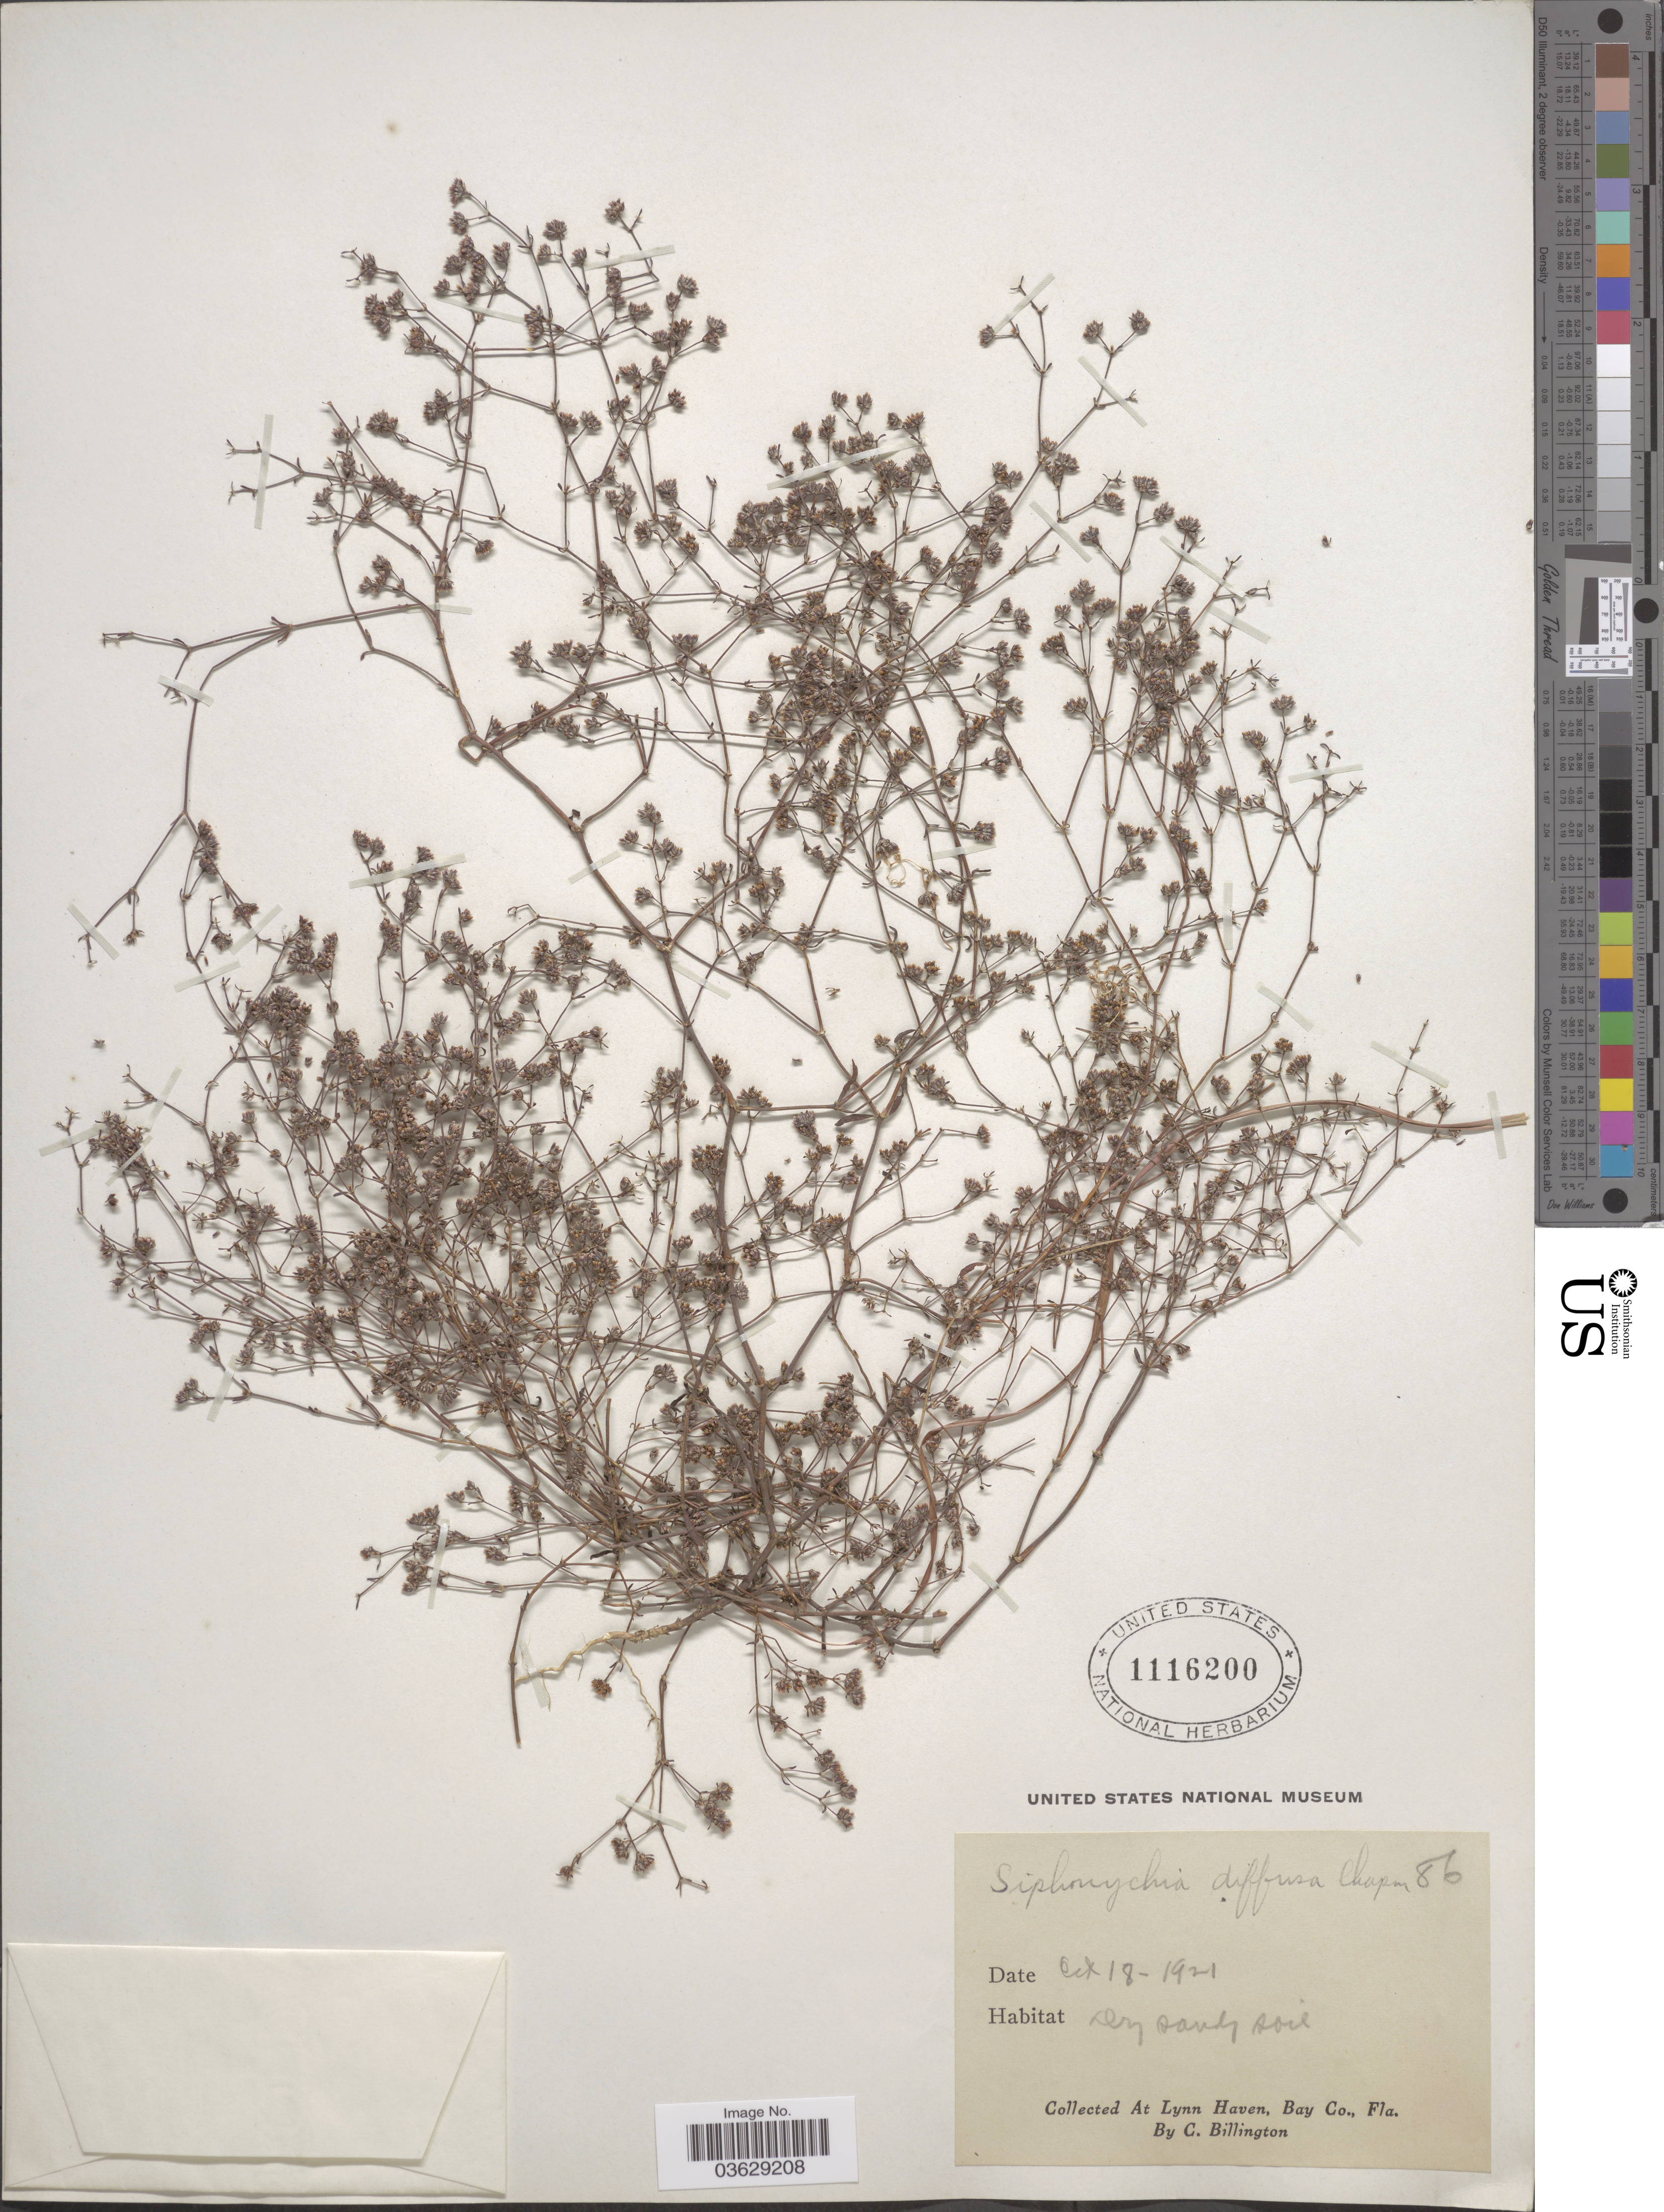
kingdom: Plantae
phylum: Tracheophyta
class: Magnoliopsida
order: Caryophyllales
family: Caryophyllaceae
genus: Paronychia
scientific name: Paronychia patula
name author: Shinners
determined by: Strong, Mark T., (BOT), Smithsonian Institution - National Museum of Natural History (UNITED STATES)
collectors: C. Billington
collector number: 86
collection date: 1921-10-18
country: United States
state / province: Florida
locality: At Lynn Haven, Bay Co.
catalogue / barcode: US 1116200